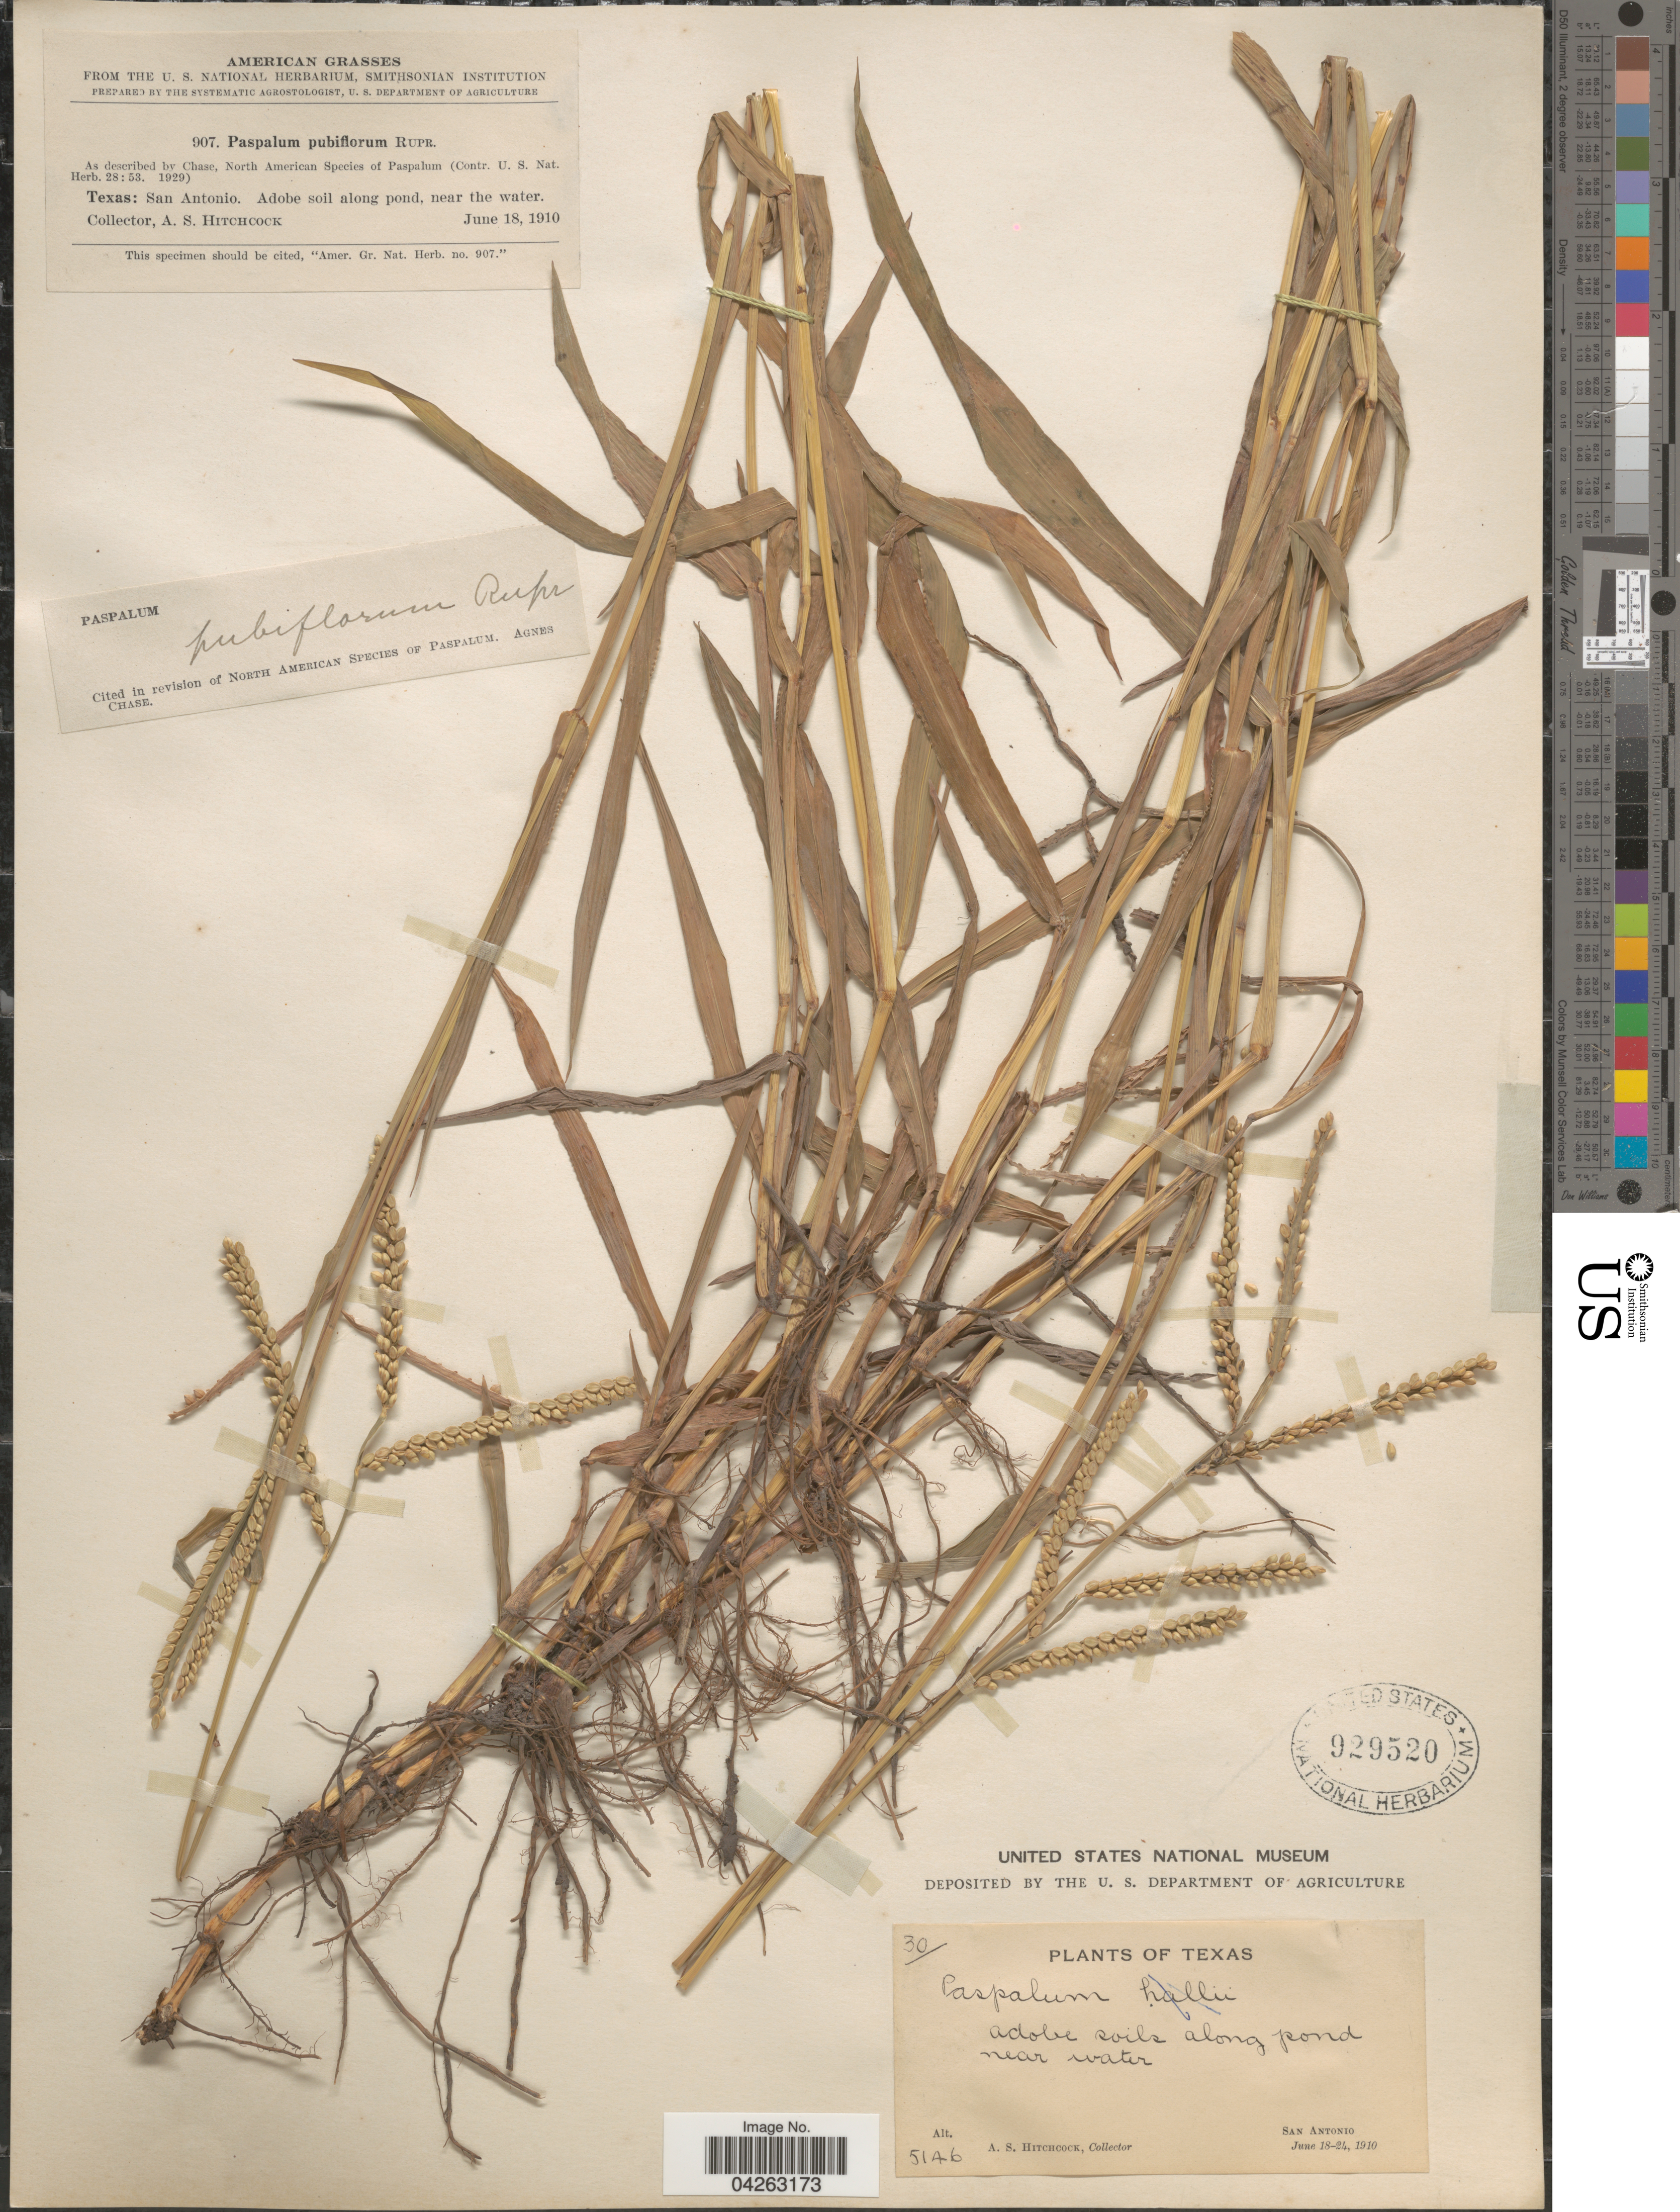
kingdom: Plantae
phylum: Tracheophyta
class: Liliopsida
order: Poales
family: Poaceae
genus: Paspalum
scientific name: Paspalum pubiflorum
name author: Rupr. ex E. Fourn.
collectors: A. S. Hitchcock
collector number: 5146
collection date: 1910-06-18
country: United States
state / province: Texas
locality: San Antonio.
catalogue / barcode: US 929520